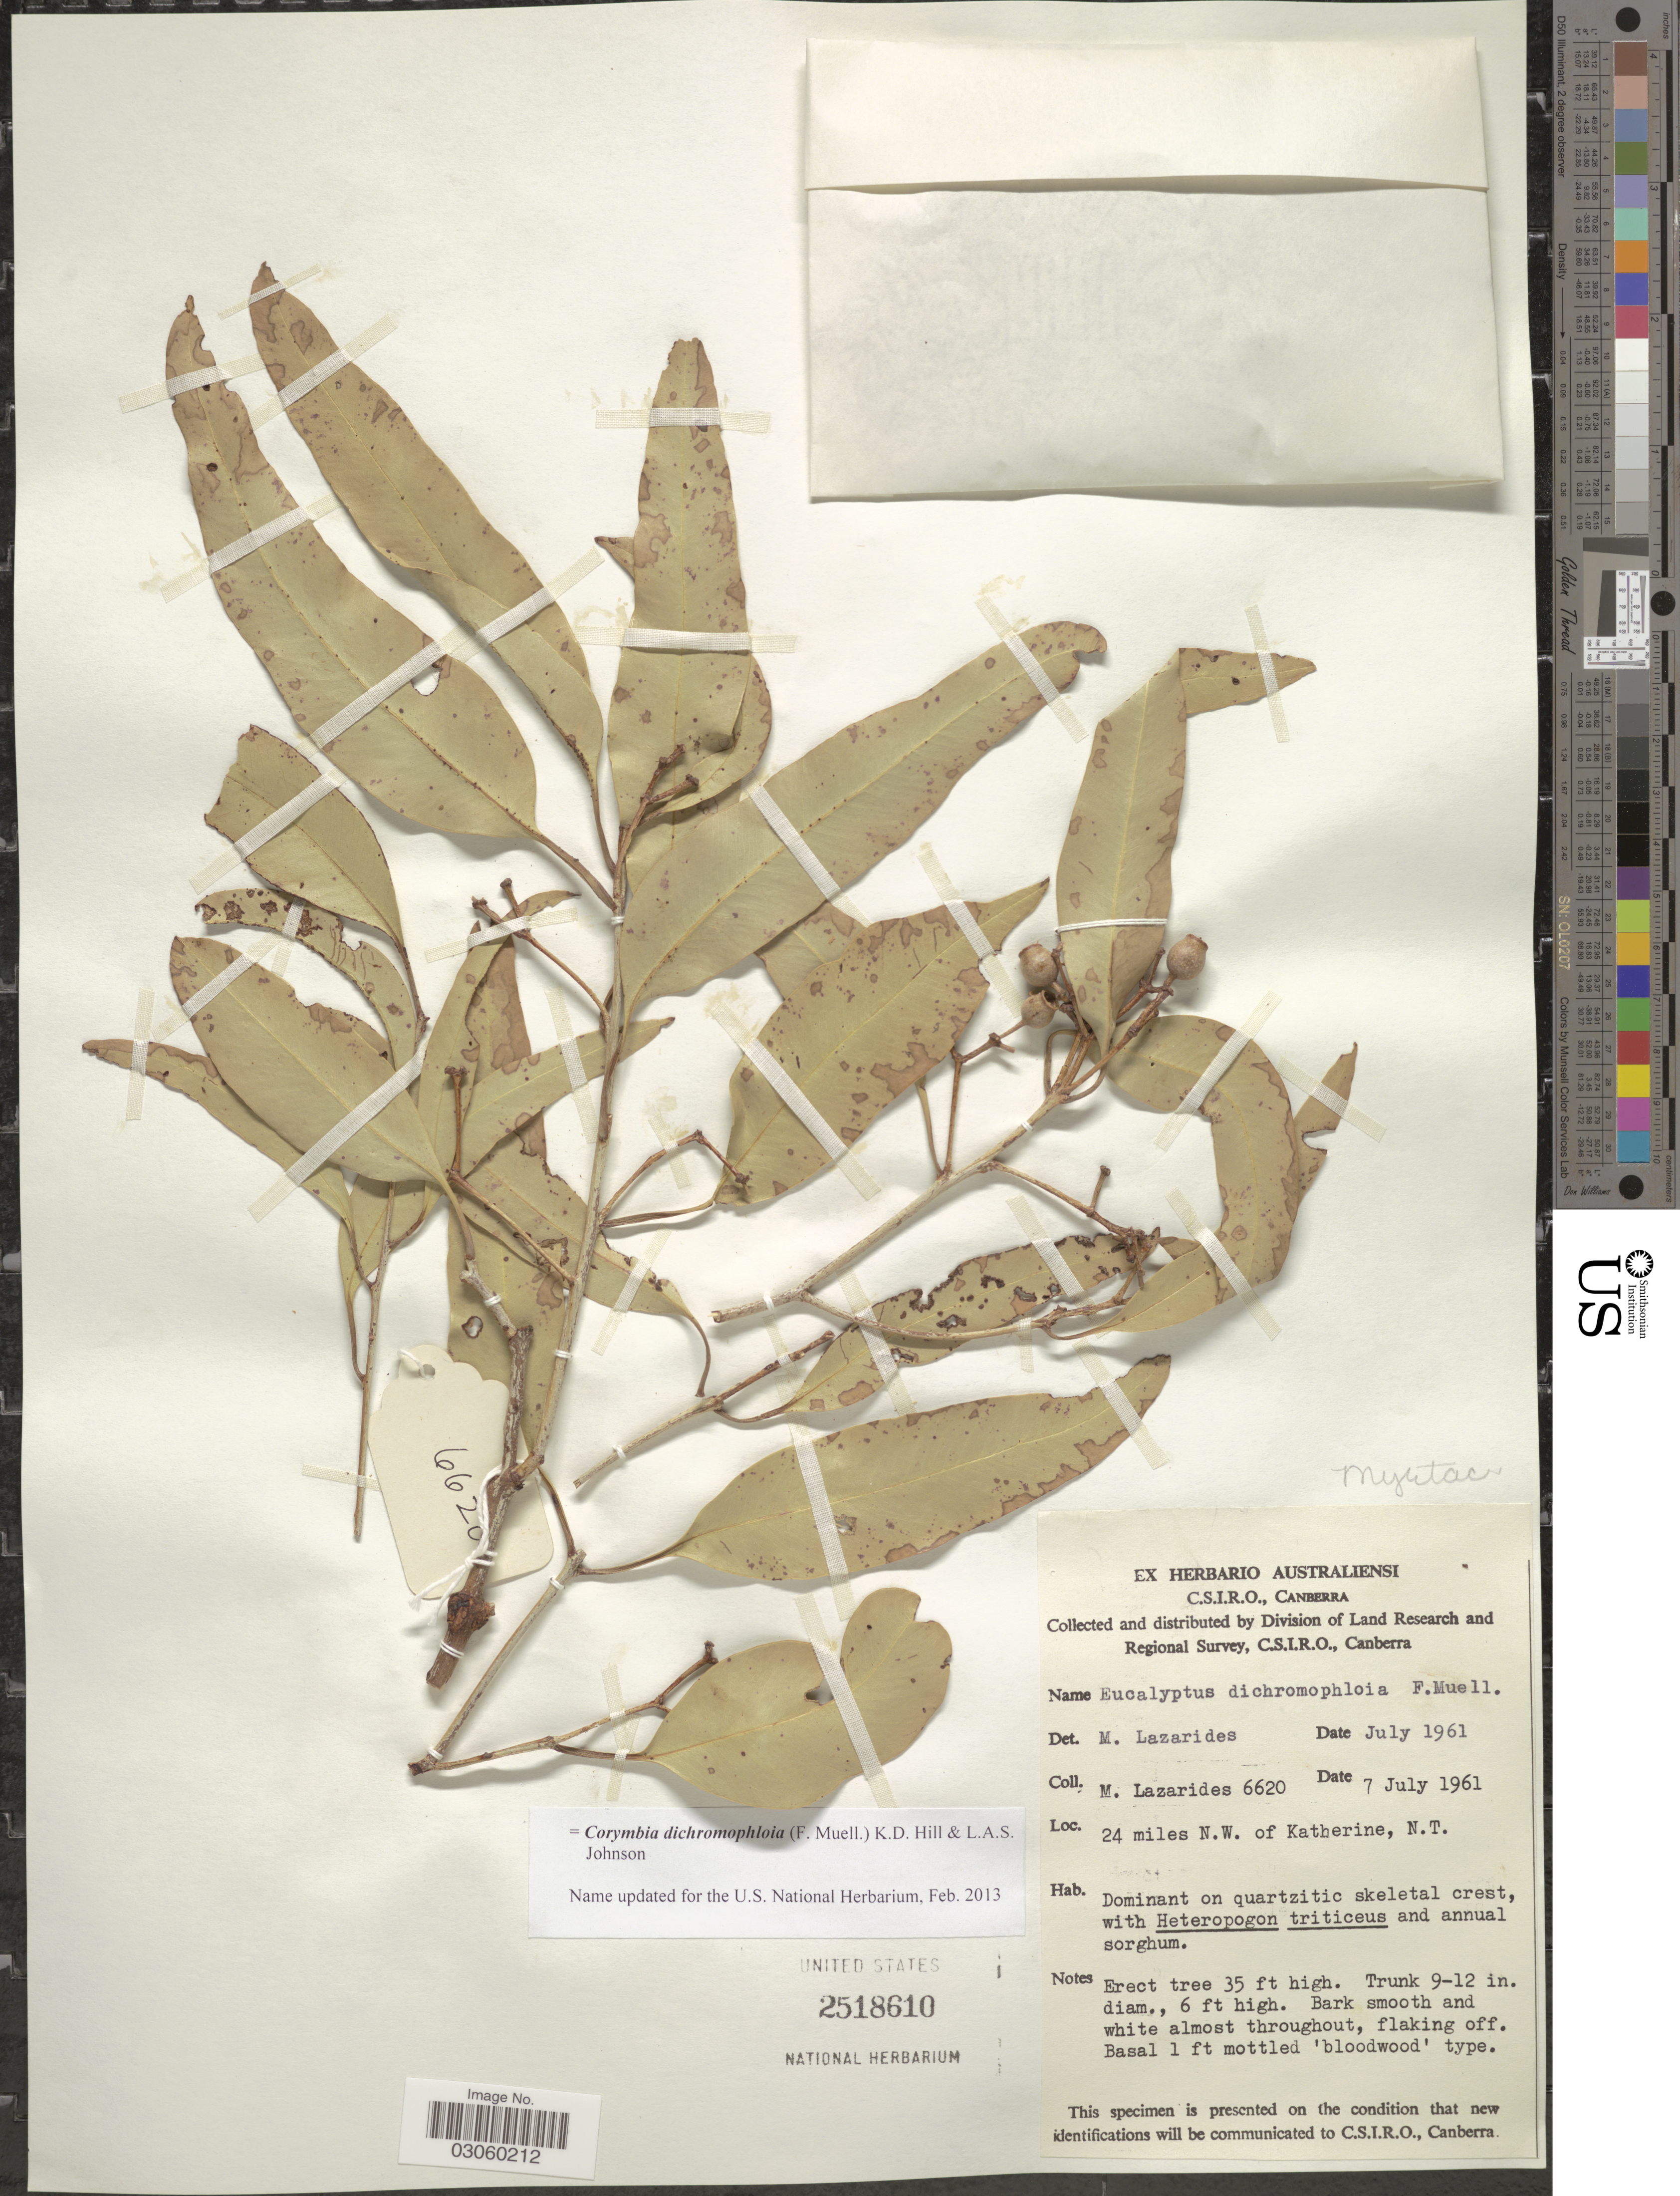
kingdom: Plantae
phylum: Tracheophyta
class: Magnoliopsida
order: Myrtales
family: Myrtaceae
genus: Corymbia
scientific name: Corymbia dichromophloia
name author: (F. Muell.) K.D. Hill & L.A.S. Johnson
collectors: M. Lazarides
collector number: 6620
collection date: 1961-07-07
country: Australia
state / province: Northern Territory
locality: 24 miles N.W. of Katherine, N.T.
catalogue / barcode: US 2518610